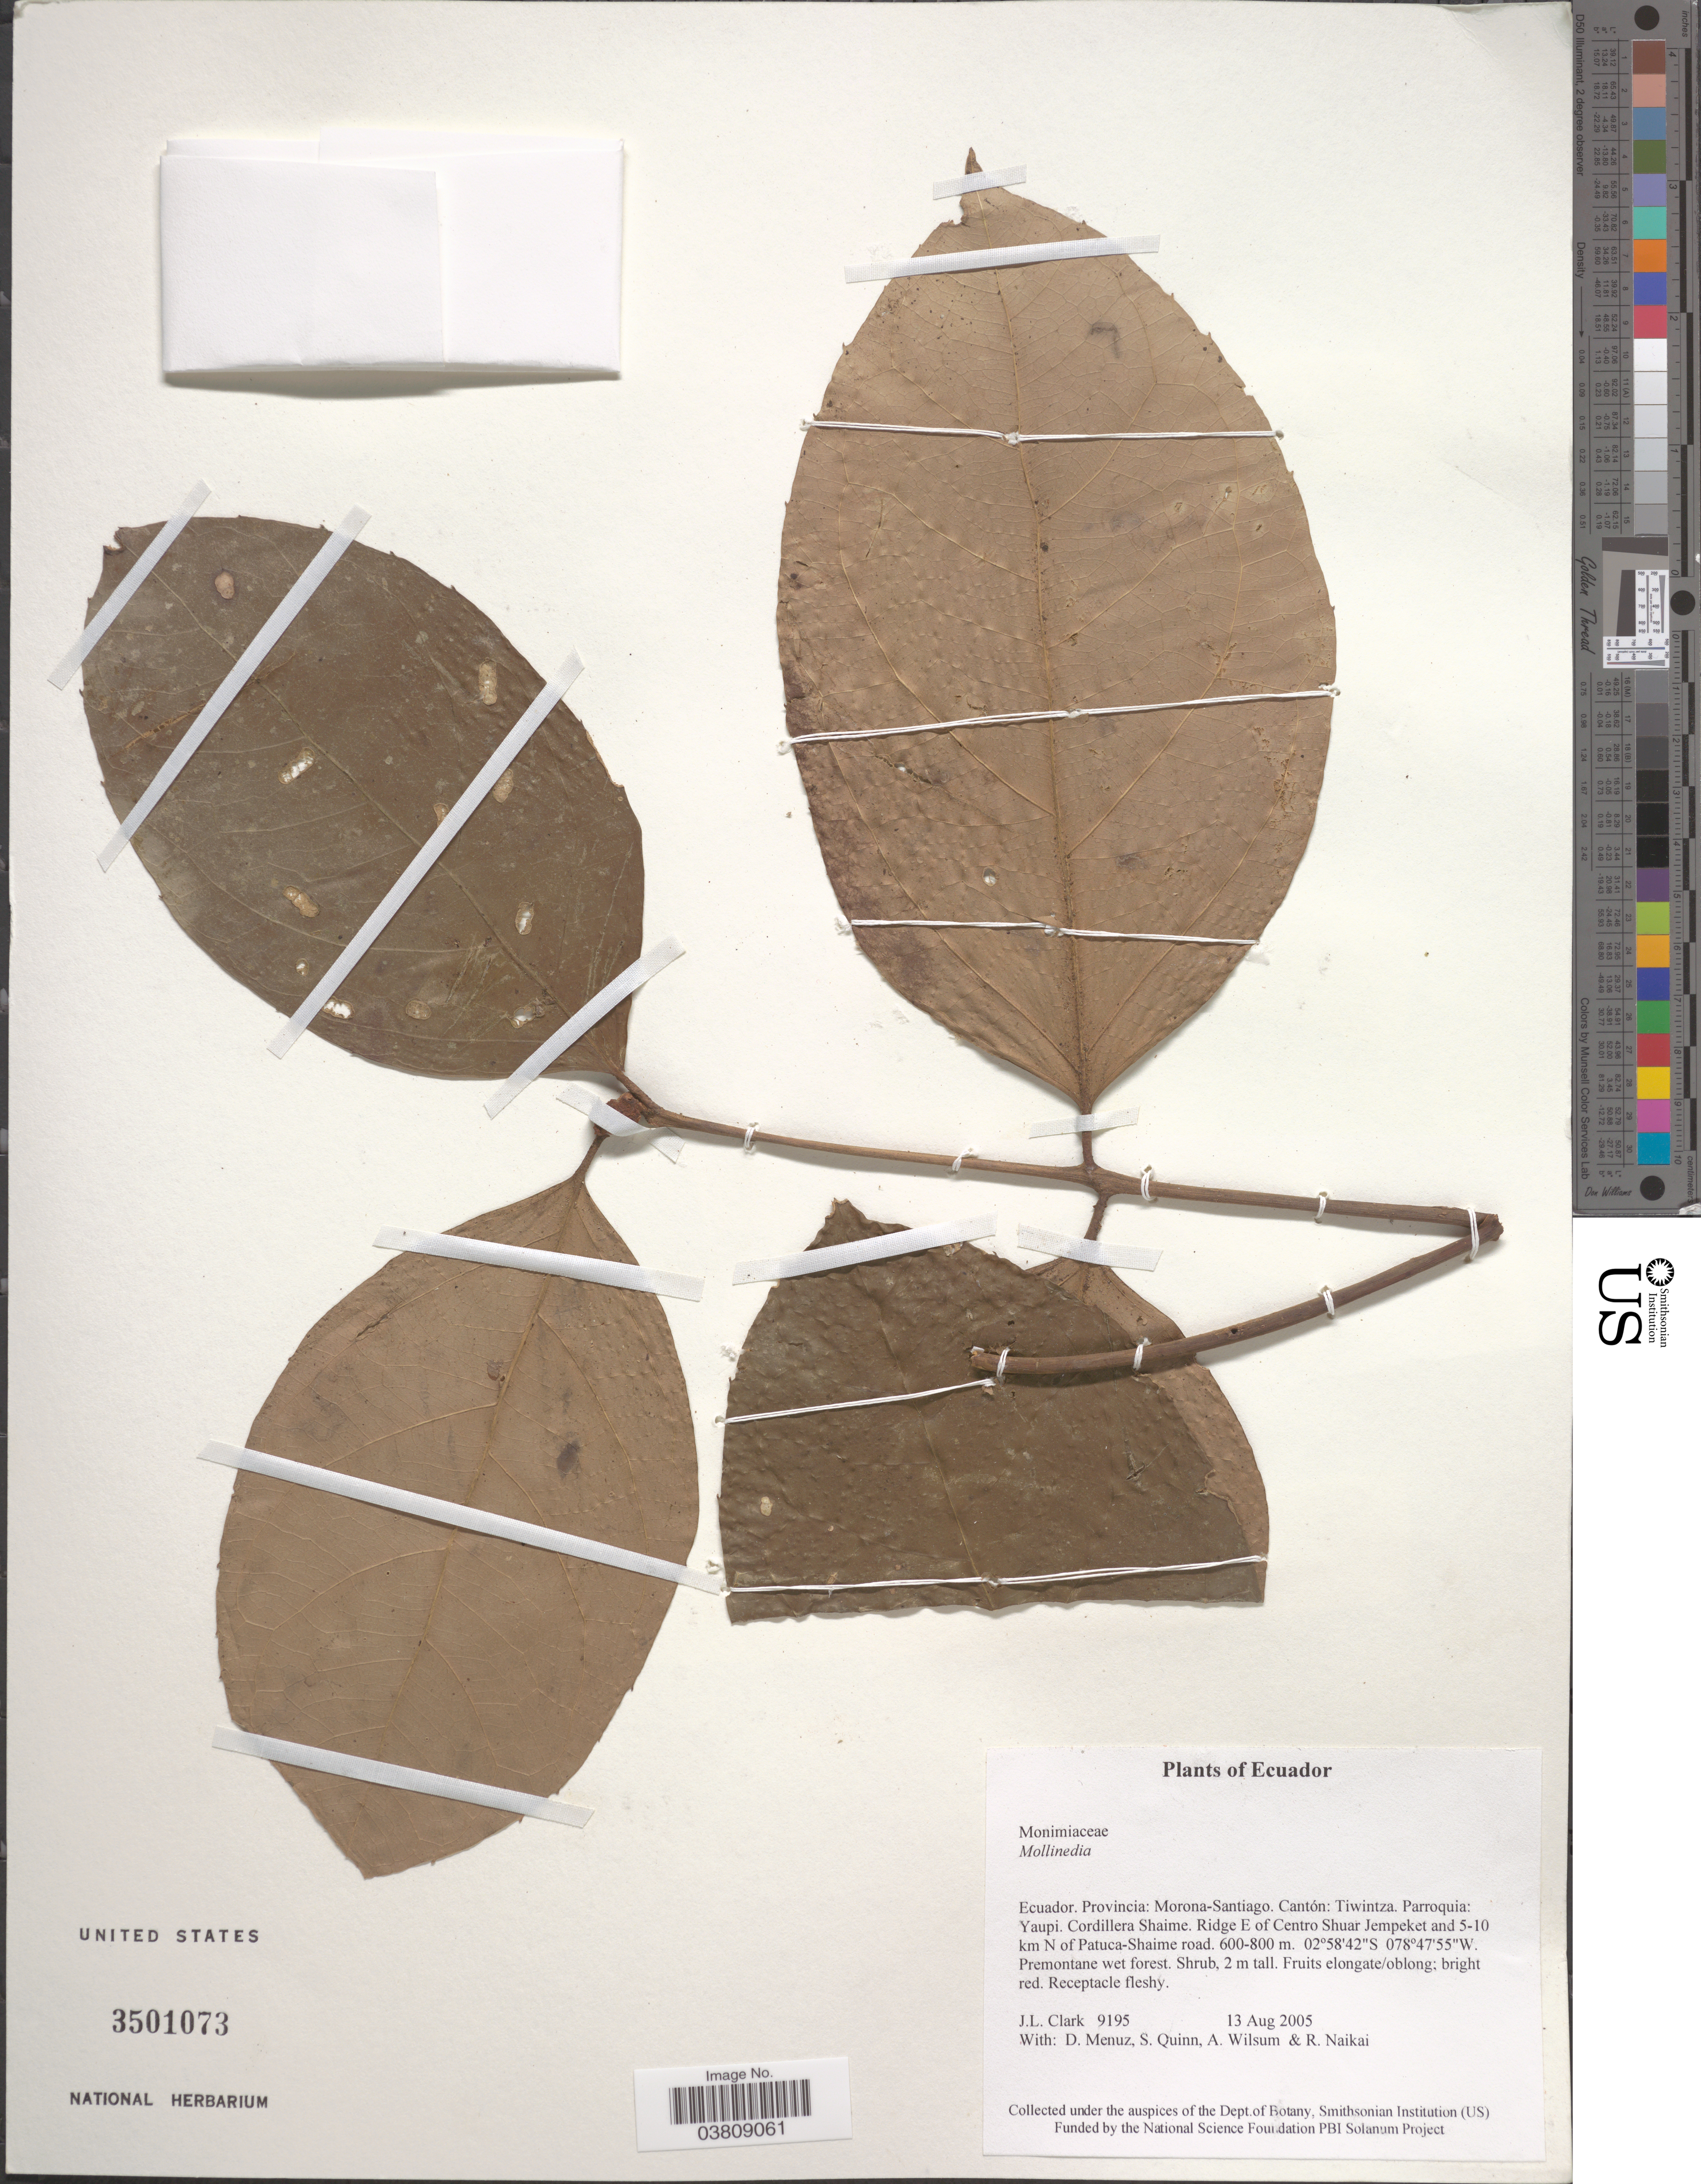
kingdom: Plantae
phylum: Tracheophyta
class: Magnoliopsida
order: Laurales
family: Monimiaceae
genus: Mollinedia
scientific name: Mollinedia sp.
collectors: J. L. Clark, D. Menuz, S. Quinn, A. Wilsum & R. Naikai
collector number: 9195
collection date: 2005-08-13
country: Ecuador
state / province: Morona-Santiago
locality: Cantón:Tiwintza. Parroquia: Yaupi. Cordillera Shaime. Ridge E of Centro Shuar Jempeket and 5-10 km N of Patuca-Shaime road.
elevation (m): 600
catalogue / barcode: US 3501073